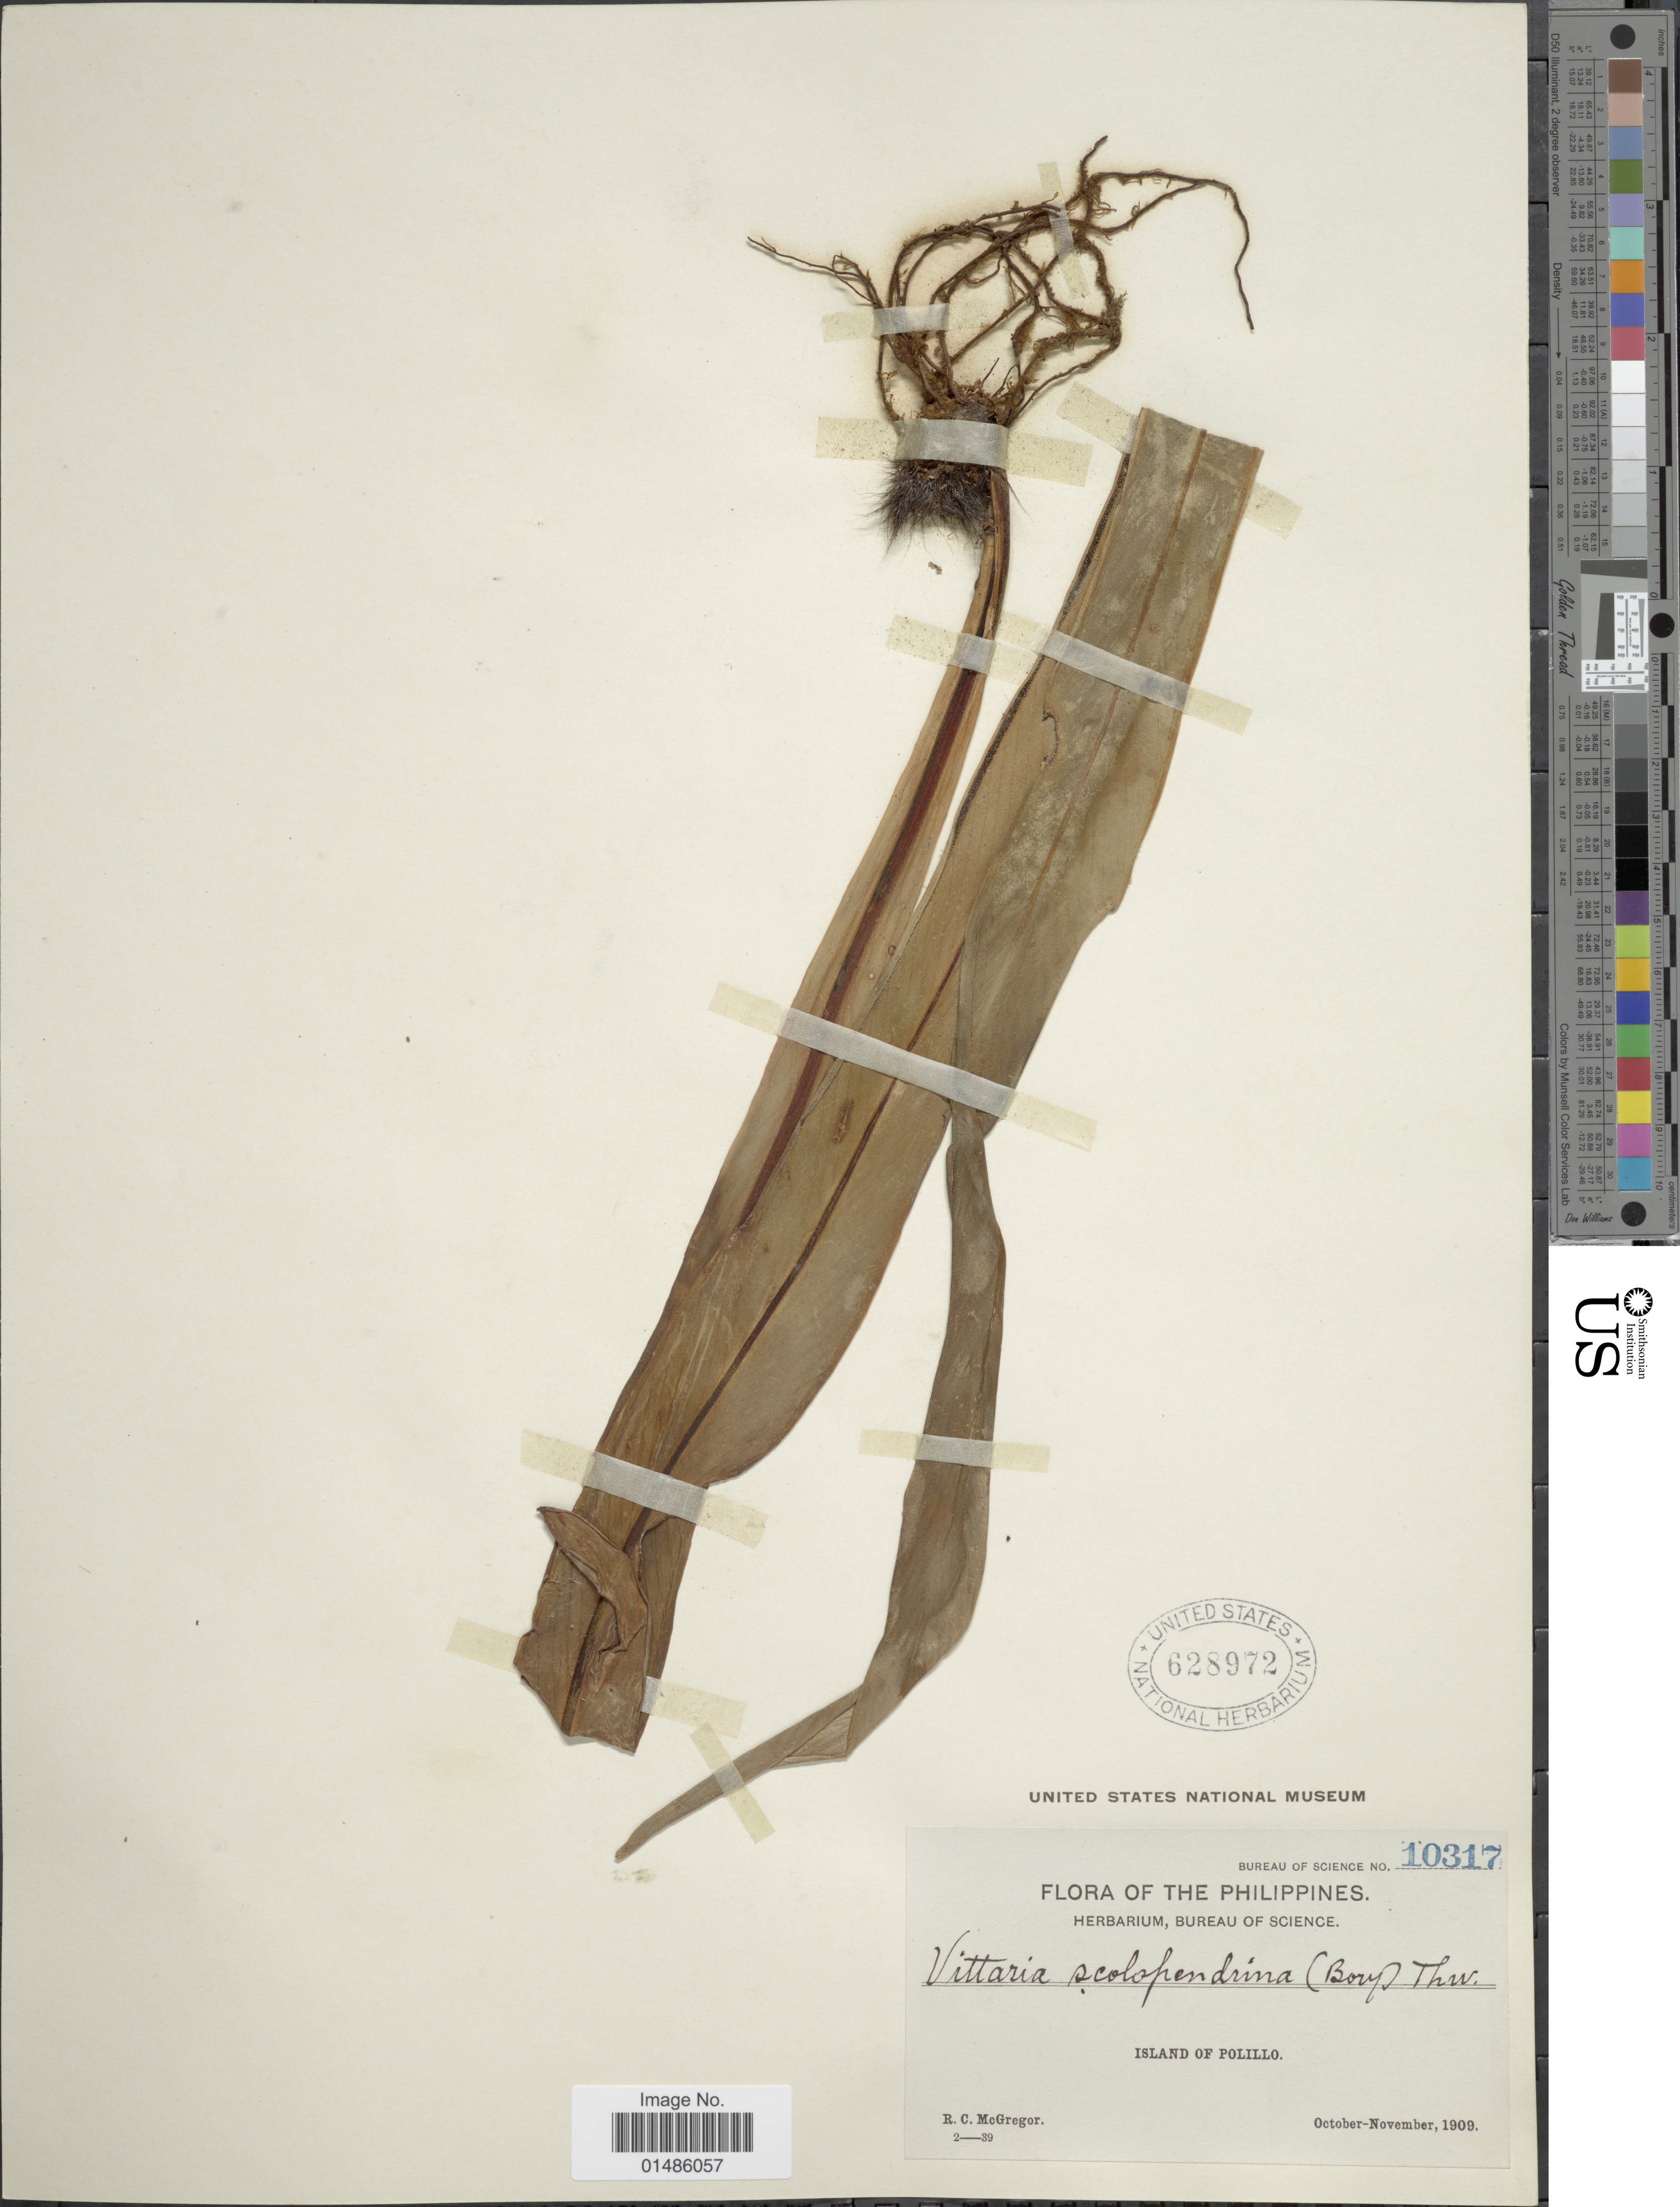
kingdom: Plantae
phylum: Tracheophyta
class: Polypodiopsida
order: Polypodiales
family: Pteridaceae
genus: Haplopteris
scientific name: Haplopteris scolopendrina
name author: (Bory) Presl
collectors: R. C. McGregor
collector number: Bureau of Science 10317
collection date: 1909-10/1909-11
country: Philippines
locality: Island of Polillo.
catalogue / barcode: US 628972